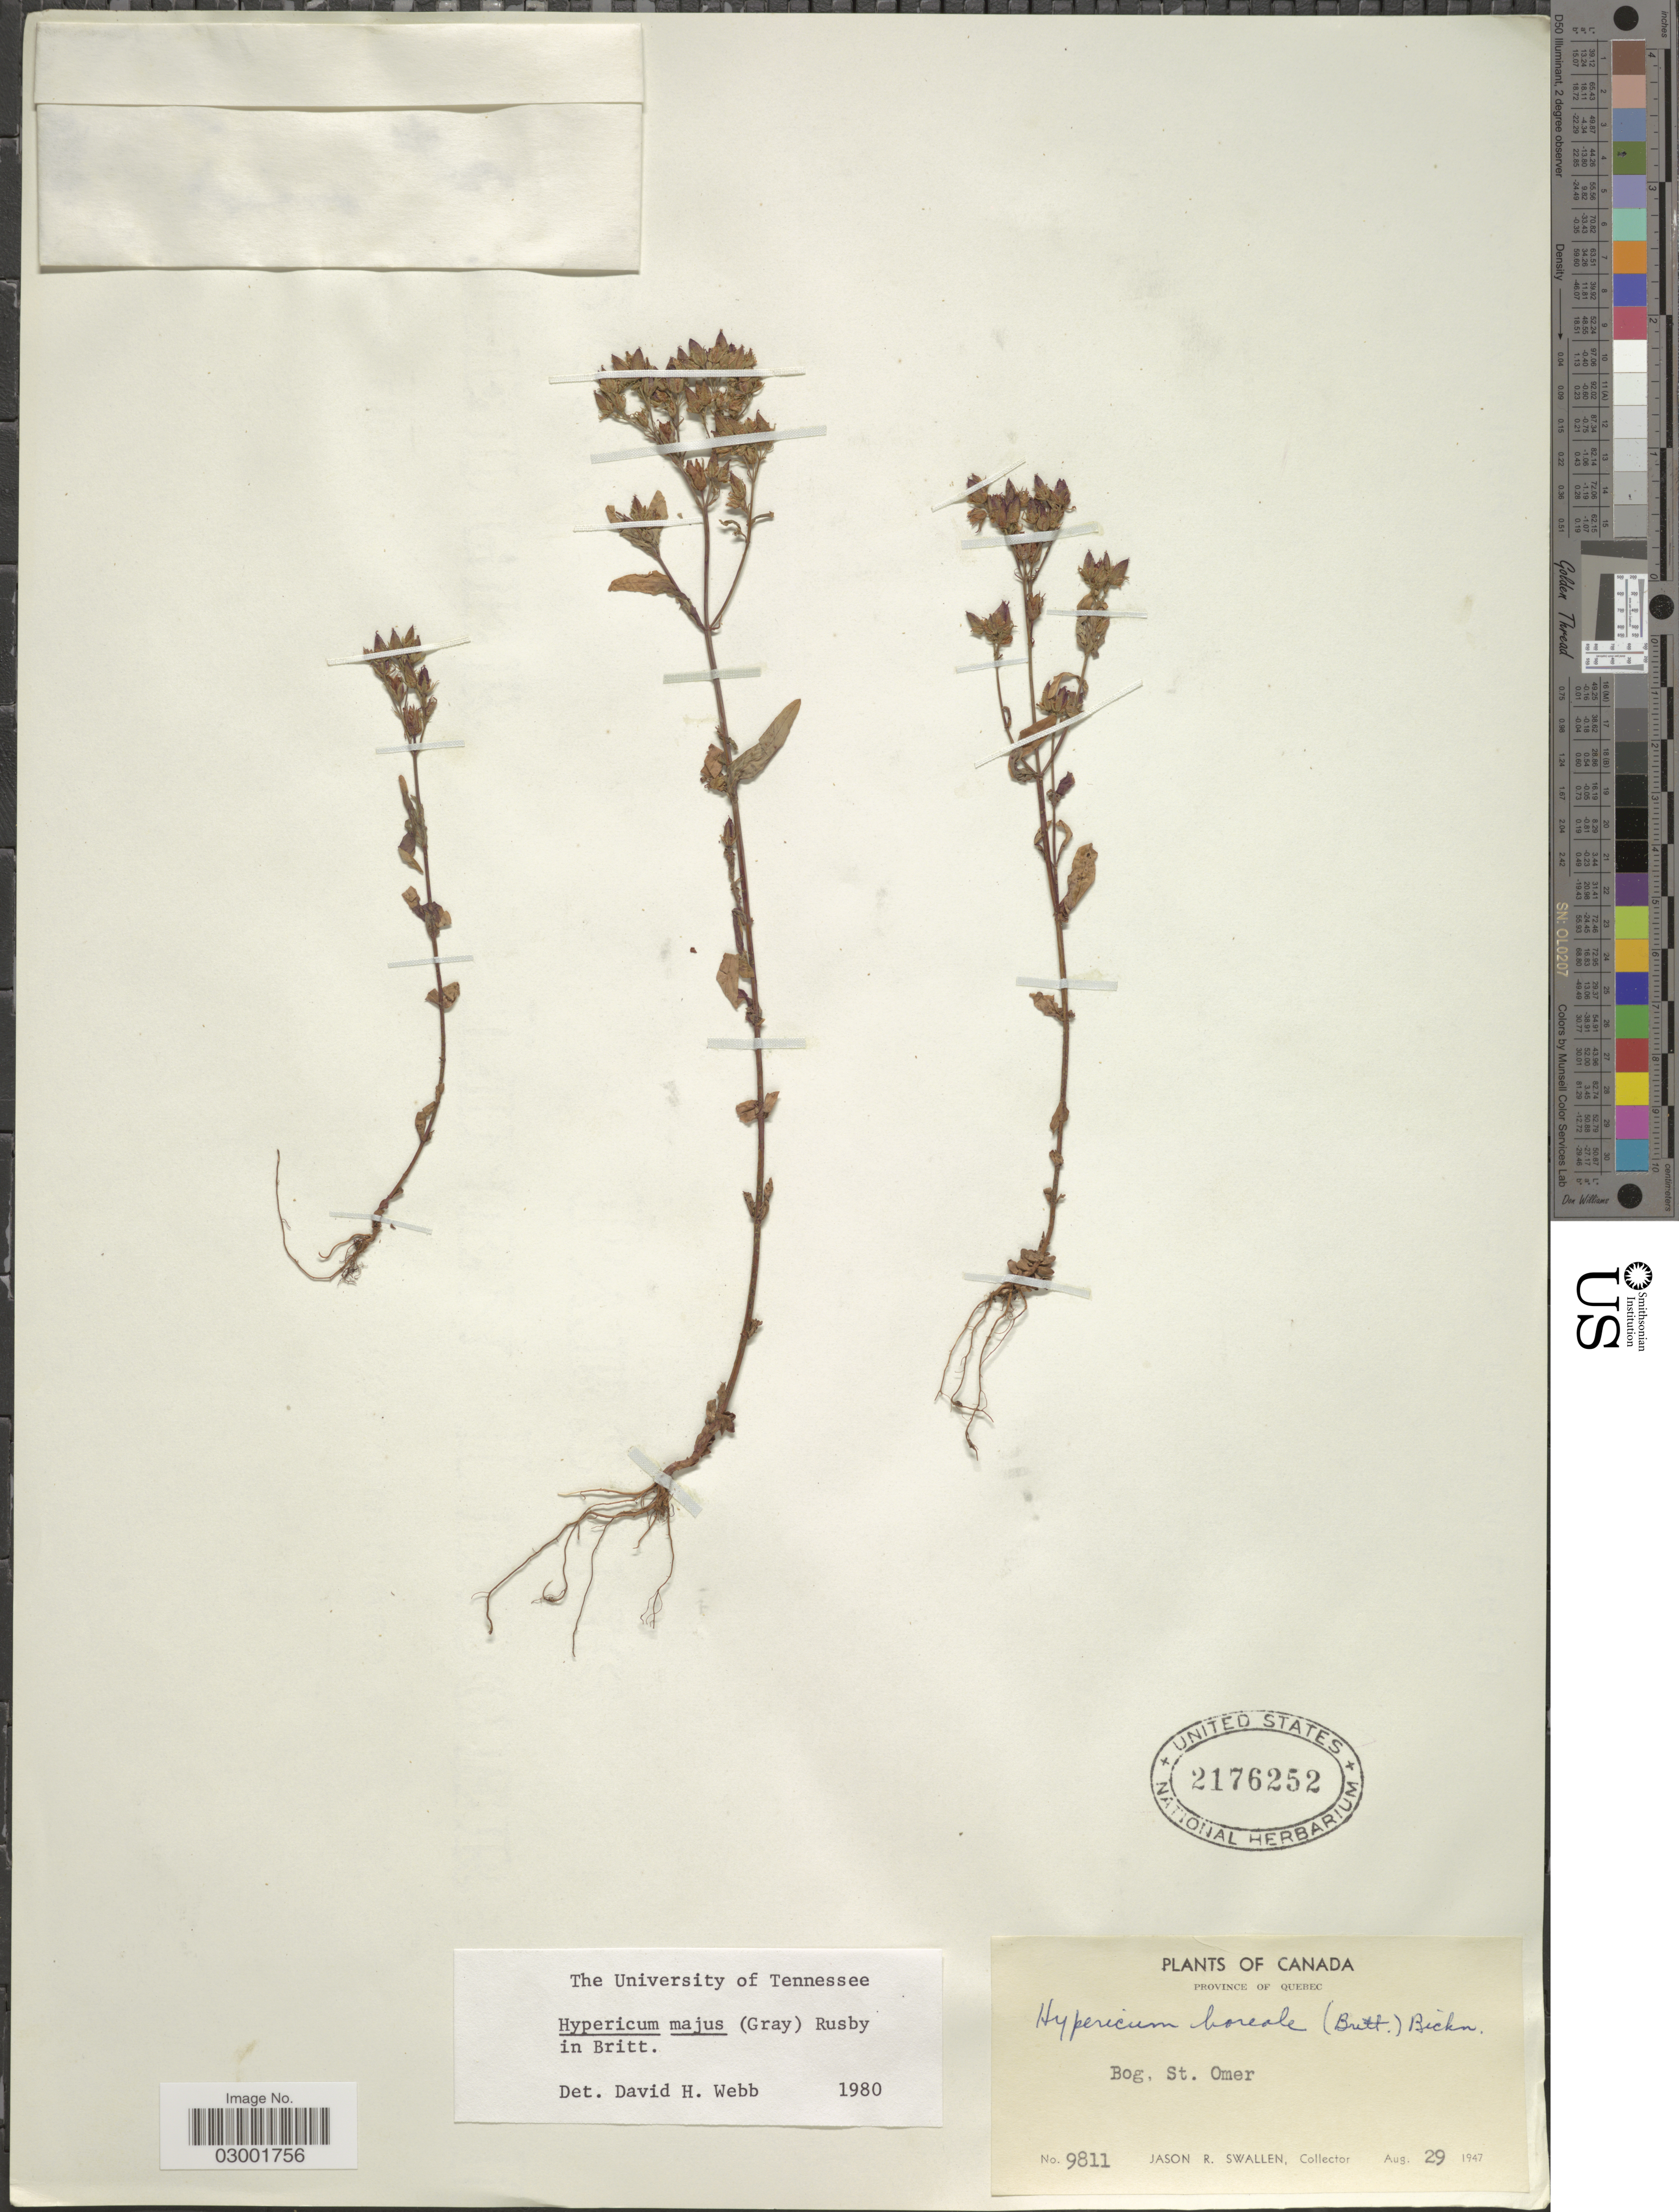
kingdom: Plantae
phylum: Tracheophyta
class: Magnoliopsida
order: Malpighiales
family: Hypericaceae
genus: Hypericum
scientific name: Hypericum majus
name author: (A. Gray) Britton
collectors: J. R. Swallen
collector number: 9811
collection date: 1947-08-29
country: Canada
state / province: Quebec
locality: Province of Quebec. Bog, St. Omer.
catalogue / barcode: US 2176252